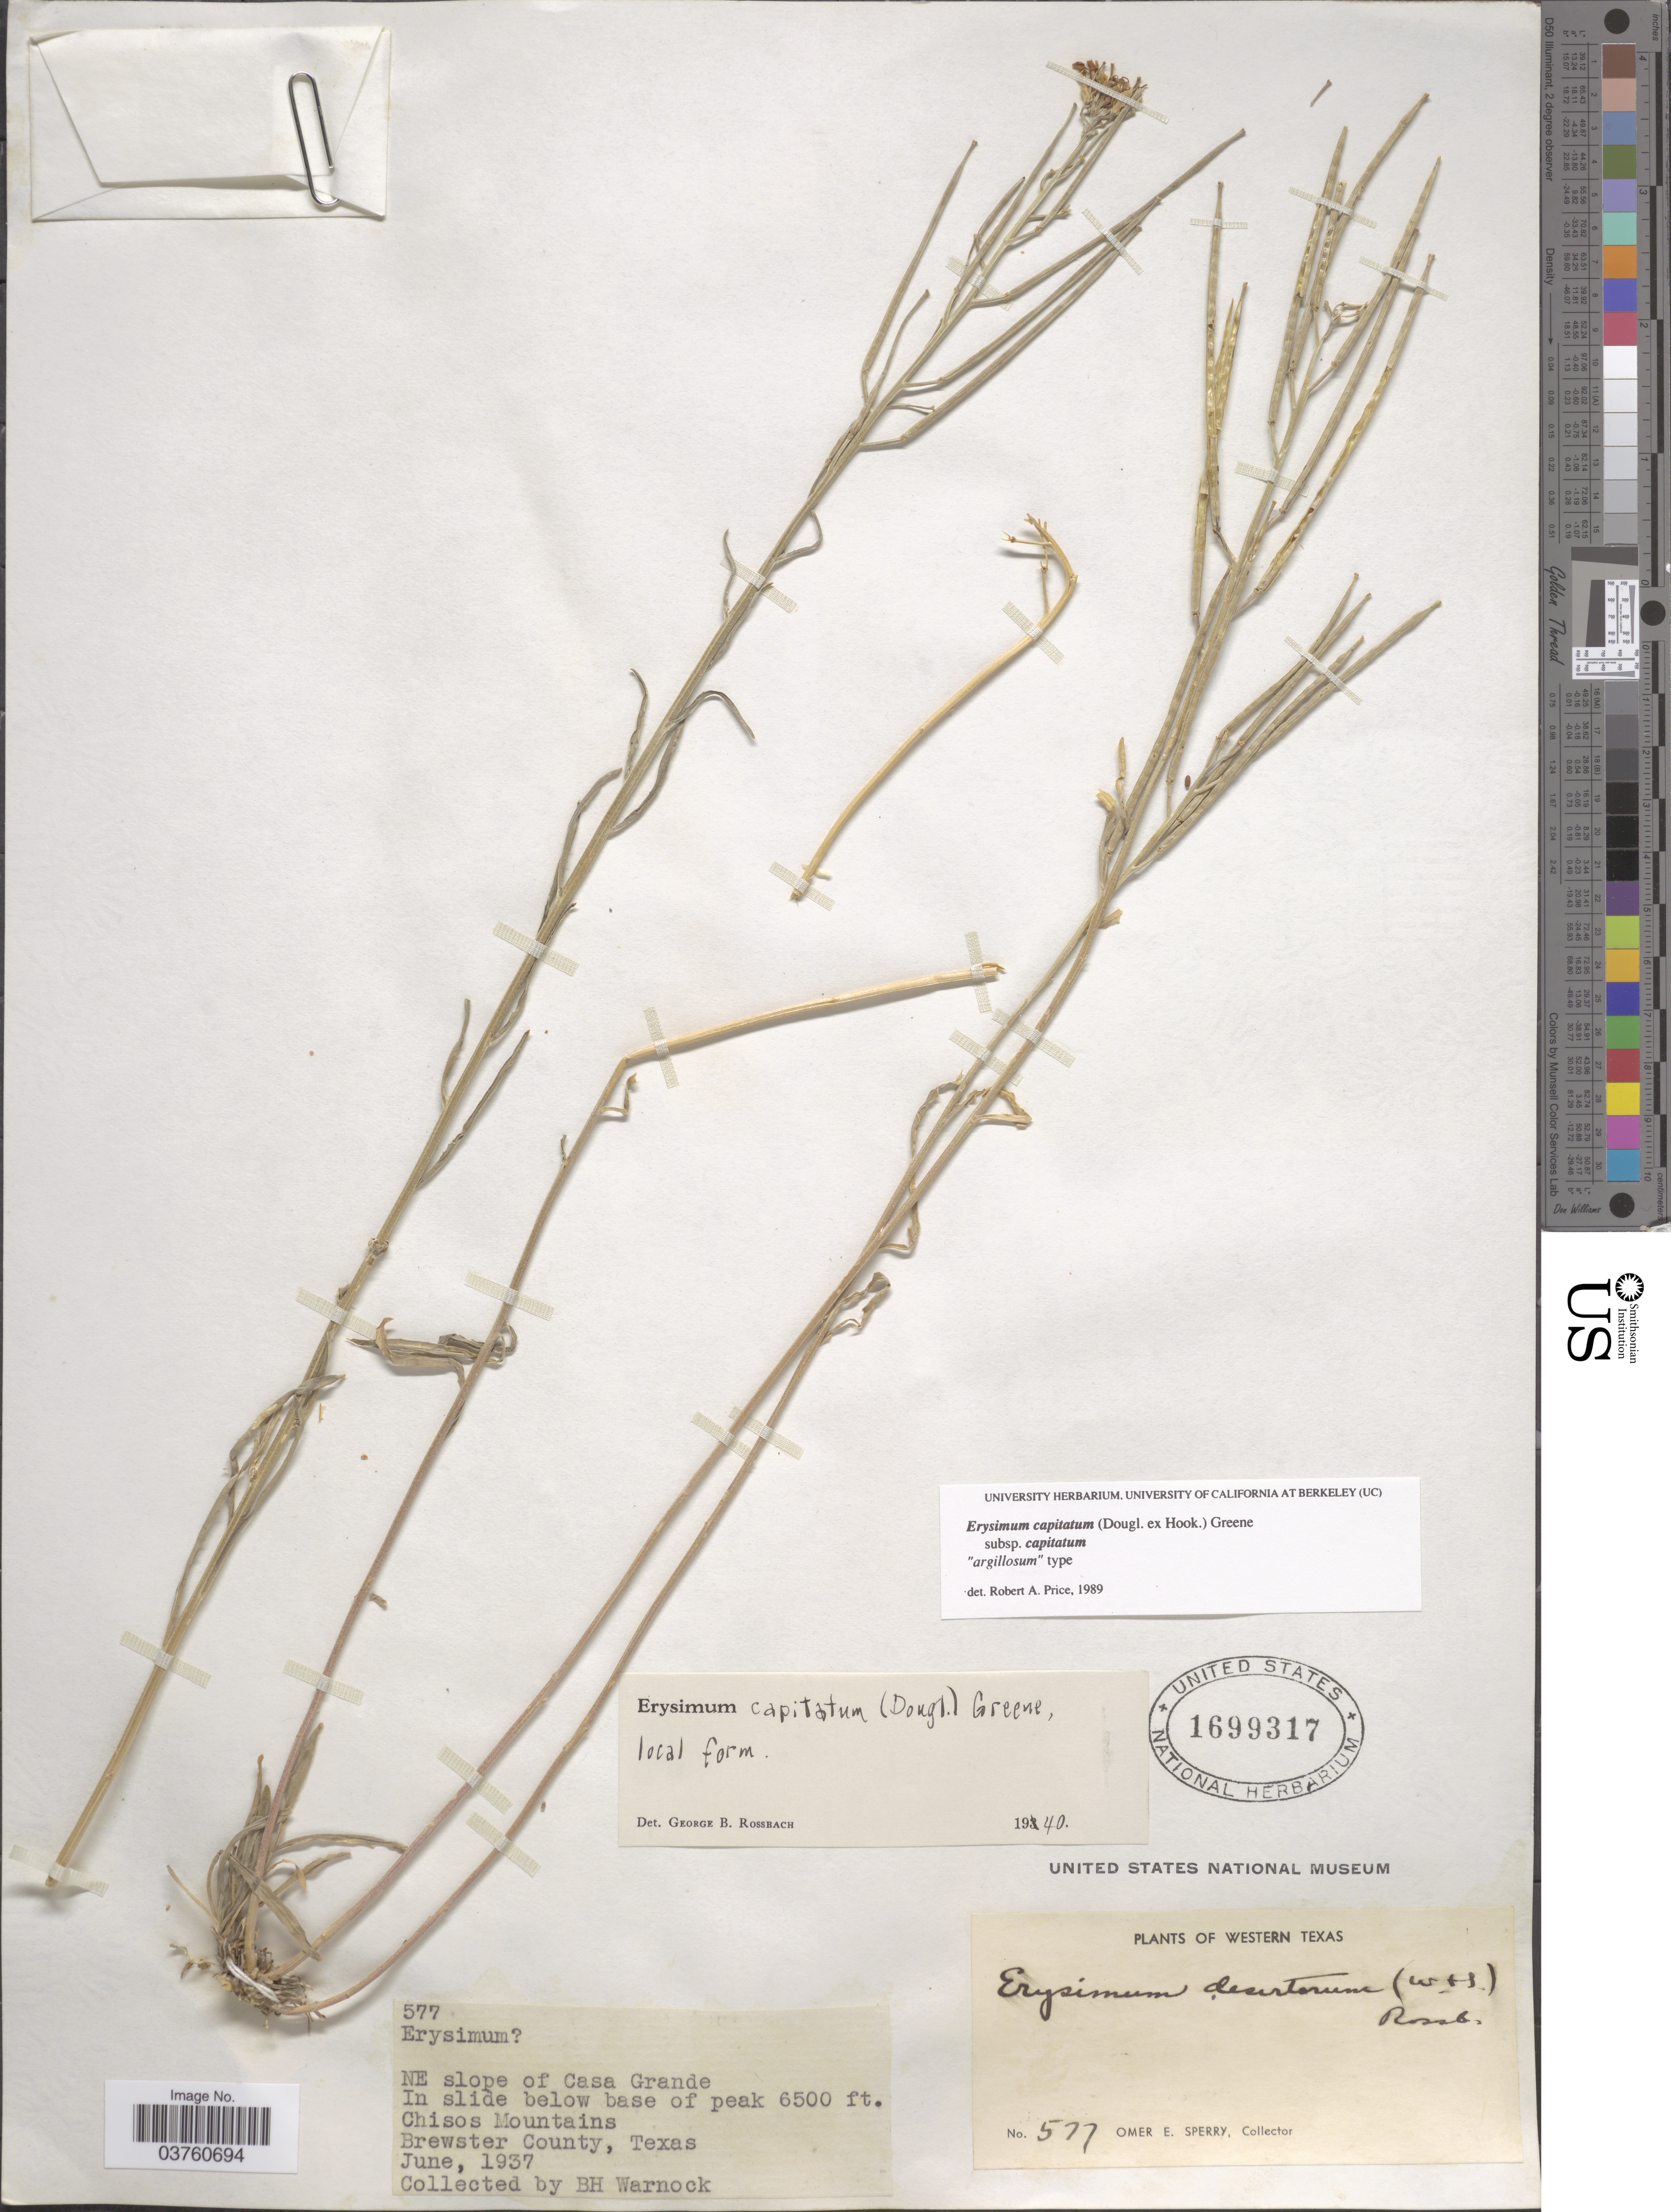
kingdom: Plantae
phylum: Tracheophyta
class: Magnoliopsida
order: Brassicales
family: Brassicaceae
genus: Erysimum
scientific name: Erysimum capitatum subsp. capitatum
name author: (Douglas ex Hook.) Greene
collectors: O. E. Sperry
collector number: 577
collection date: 1937-06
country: United States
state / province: Texas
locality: Western Texas. NE slope of Casa Grande. In slide below base of peak. Chisos Mountains. Brewster County.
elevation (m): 1981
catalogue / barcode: US 1699317